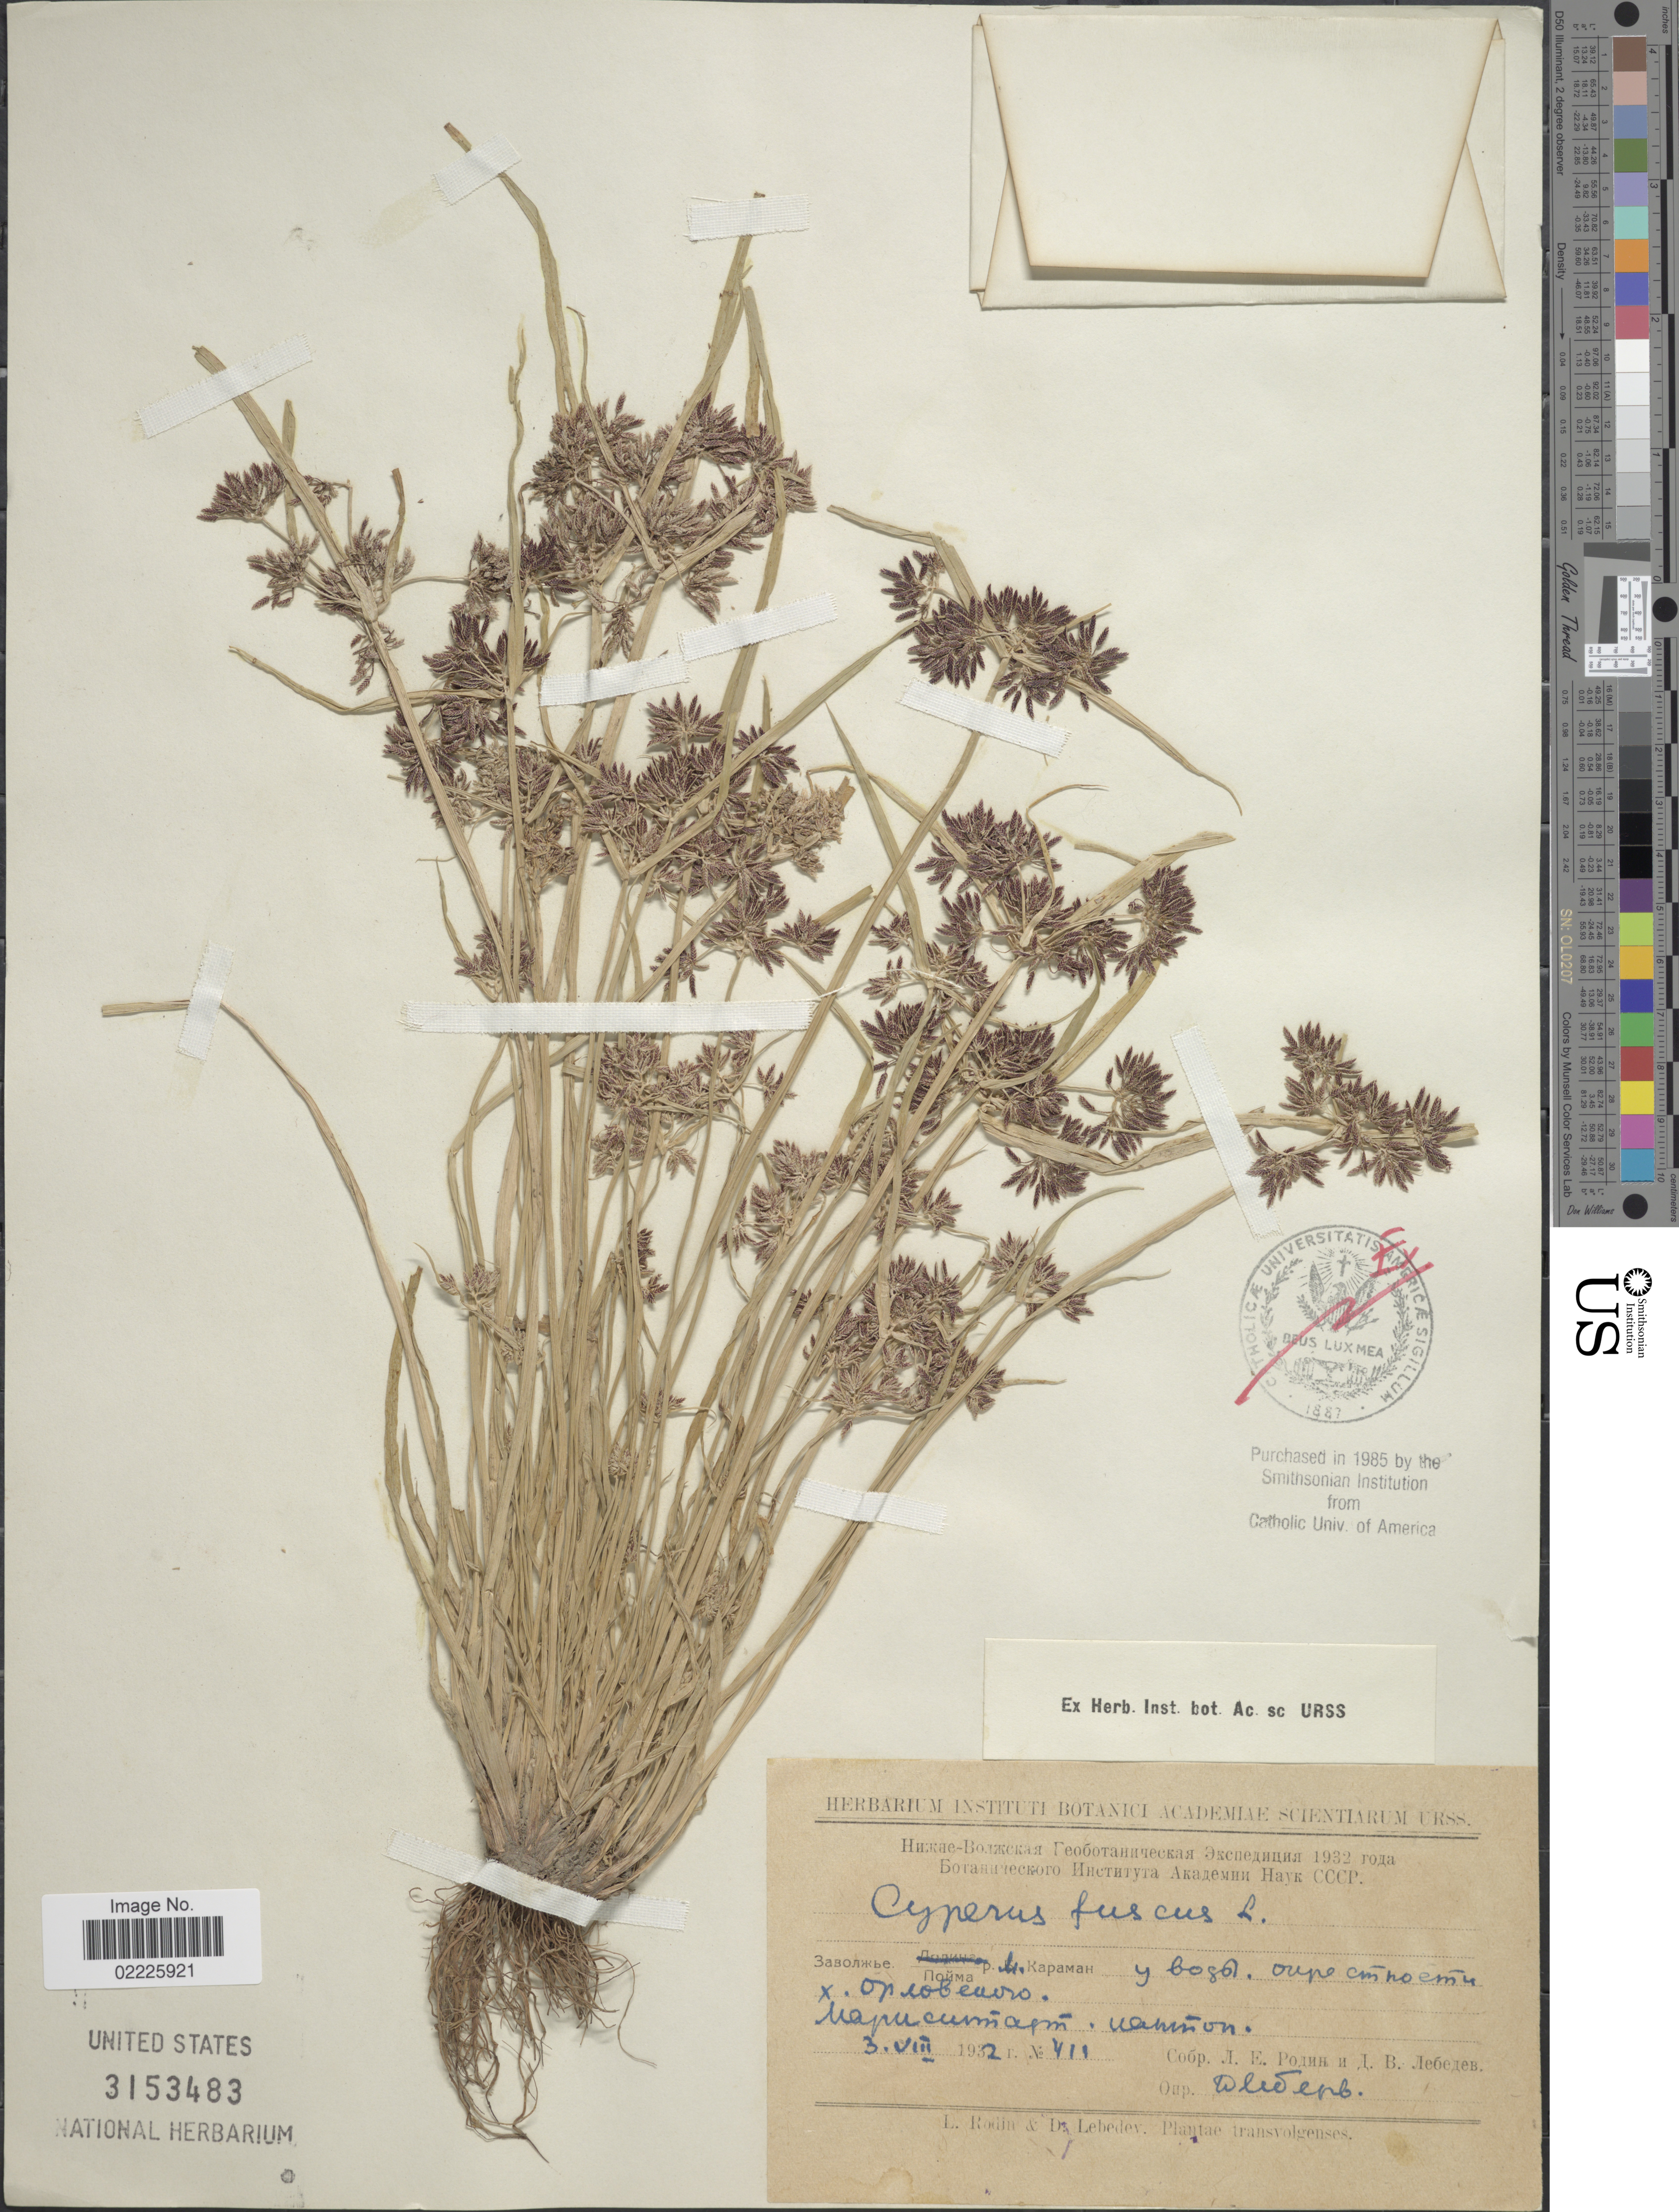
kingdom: Plantae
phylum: Tracheophyta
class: Liliopsida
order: Poales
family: Cyperaceae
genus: Cyperus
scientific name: Cyperus fuscus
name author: L.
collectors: Collector illegible & Collector illegible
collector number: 411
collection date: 1932-08-03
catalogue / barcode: US 3153483